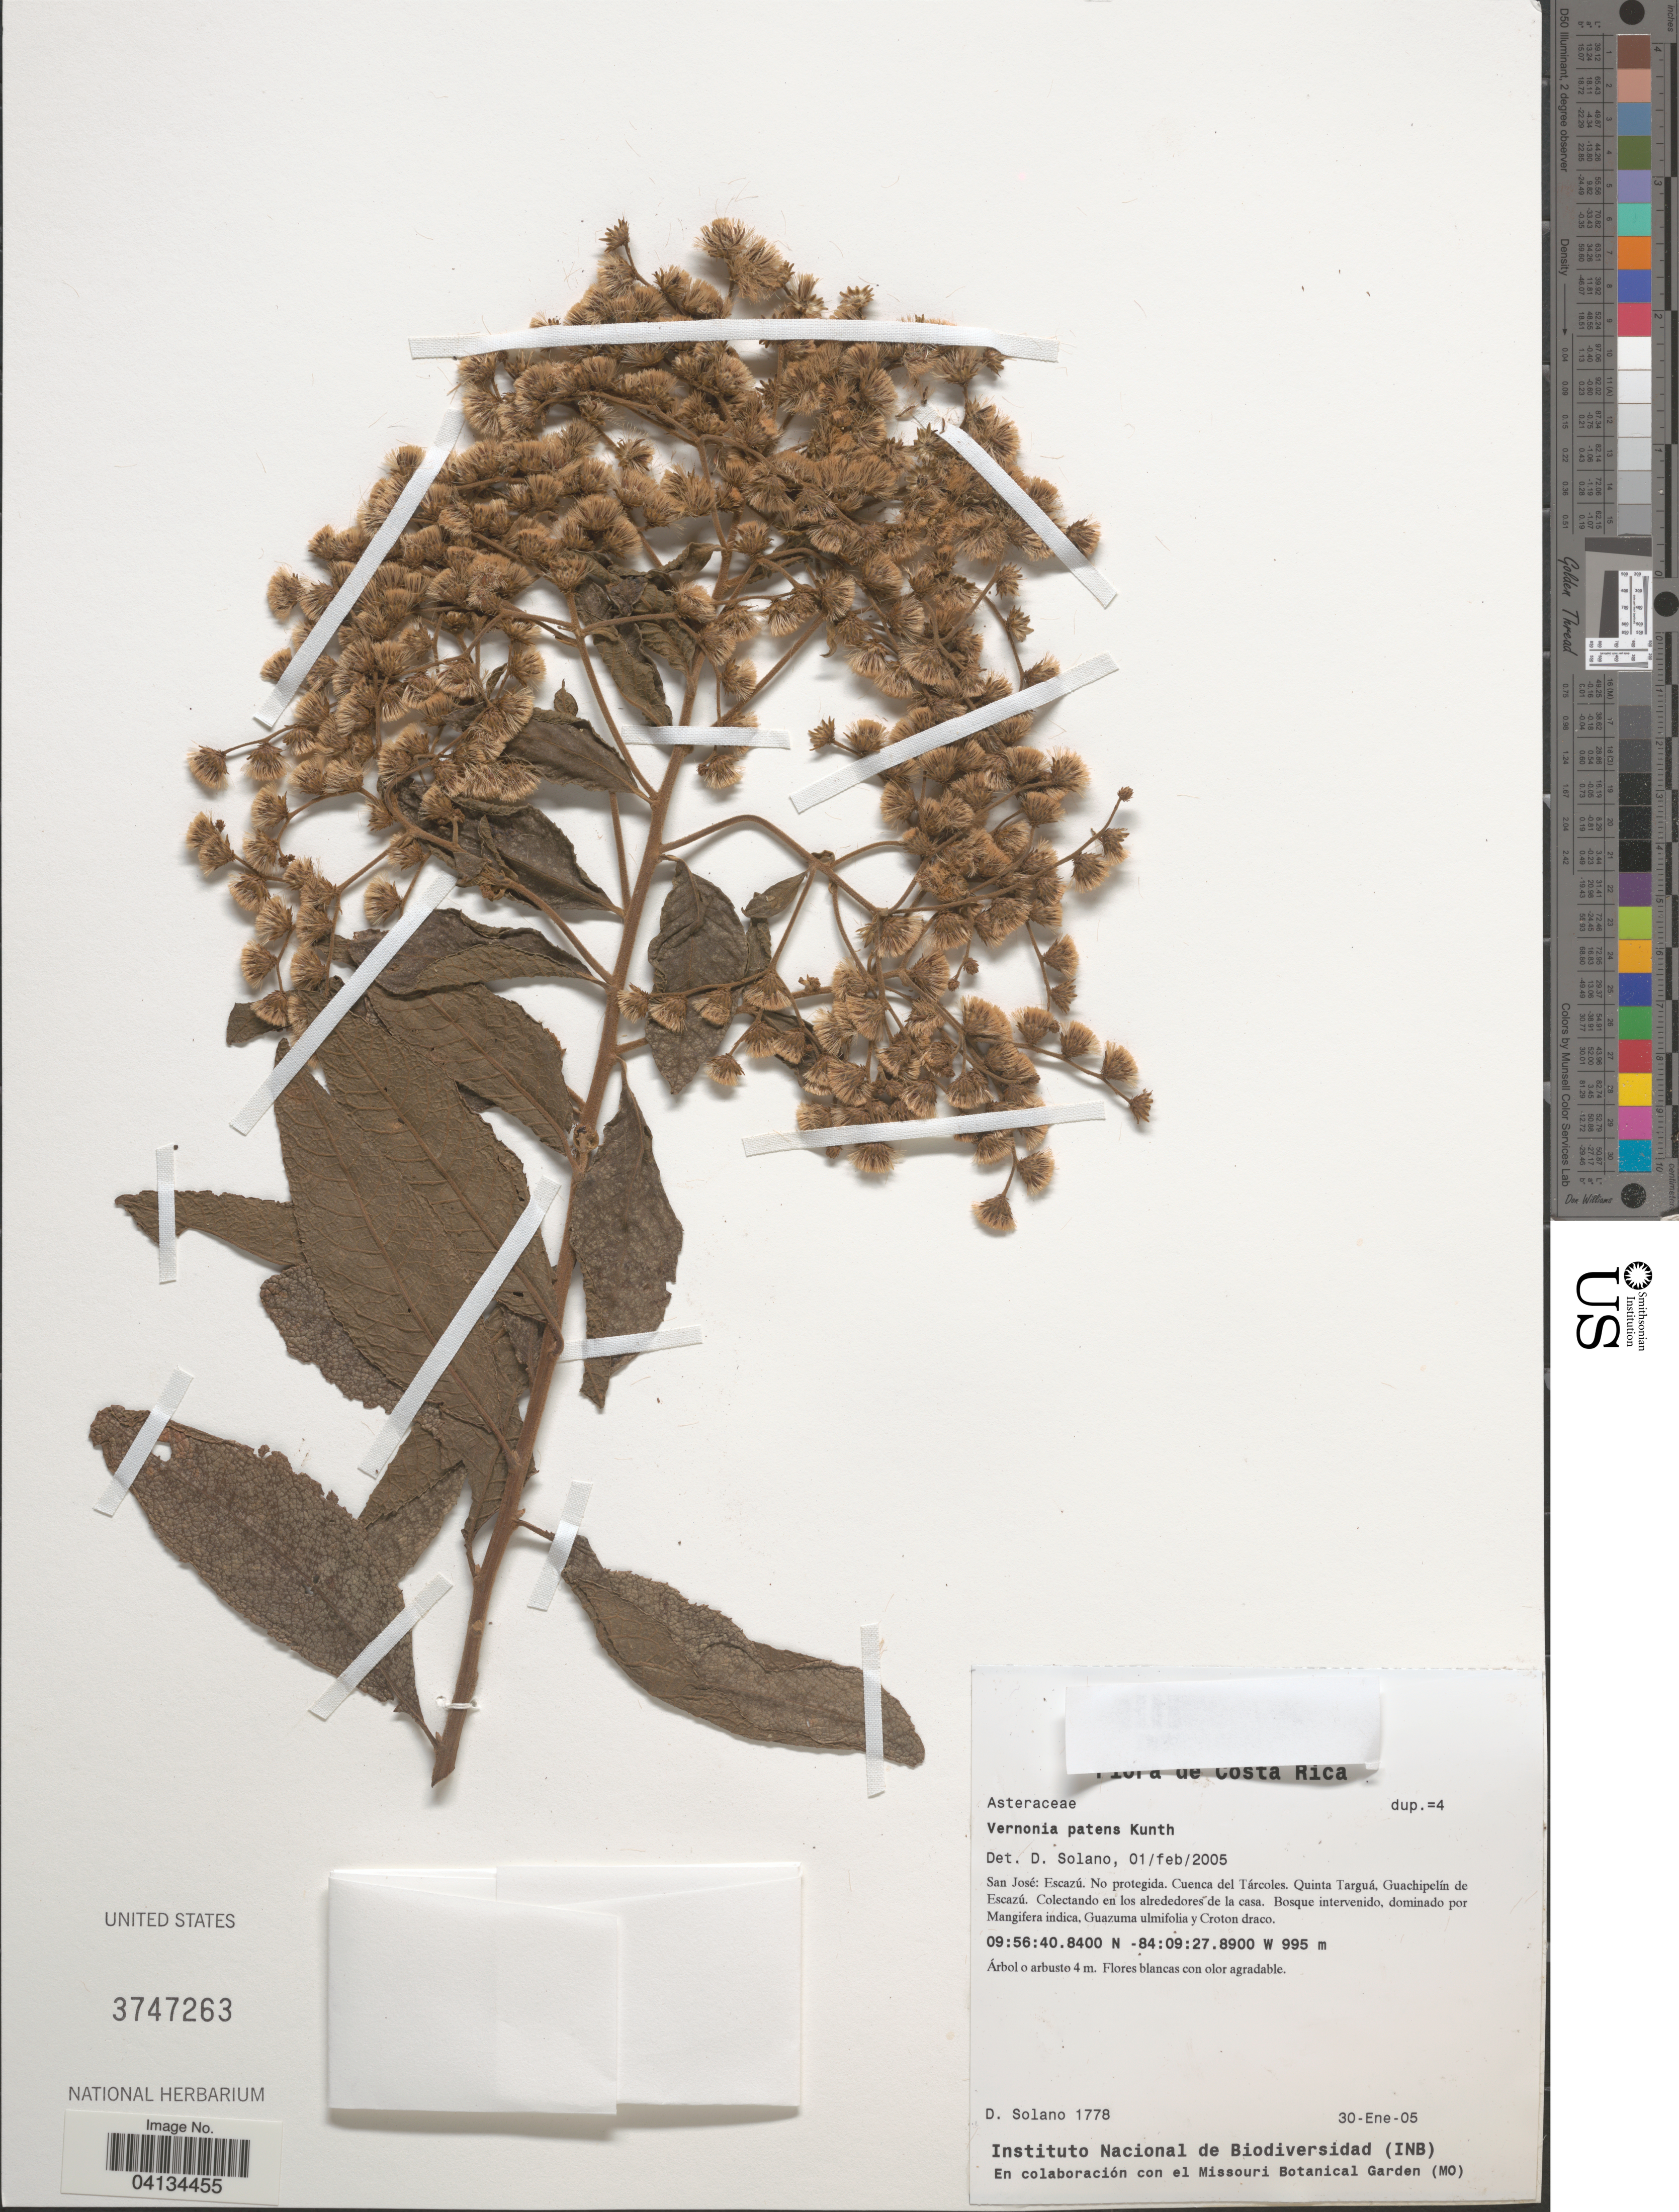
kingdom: Plantae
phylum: Tracheophyta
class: Magnoliopsida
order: Asterales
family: Asteraceae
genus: Vernonanthura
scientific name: Vernonanthura patens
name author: (Kunth) H. Rob.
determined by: Renon, Polla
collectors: D. Solano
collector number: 1778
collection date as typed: Transcribed d/m/y: 30/1/5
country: Costa Rica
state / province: San José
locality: Escazú. No protegida. Cuenca del Tárcoles. Cuenca del Tárcoles. Quinta Targuá, Guachipelín de Escazú.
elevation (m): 995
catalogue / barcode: US 3747263